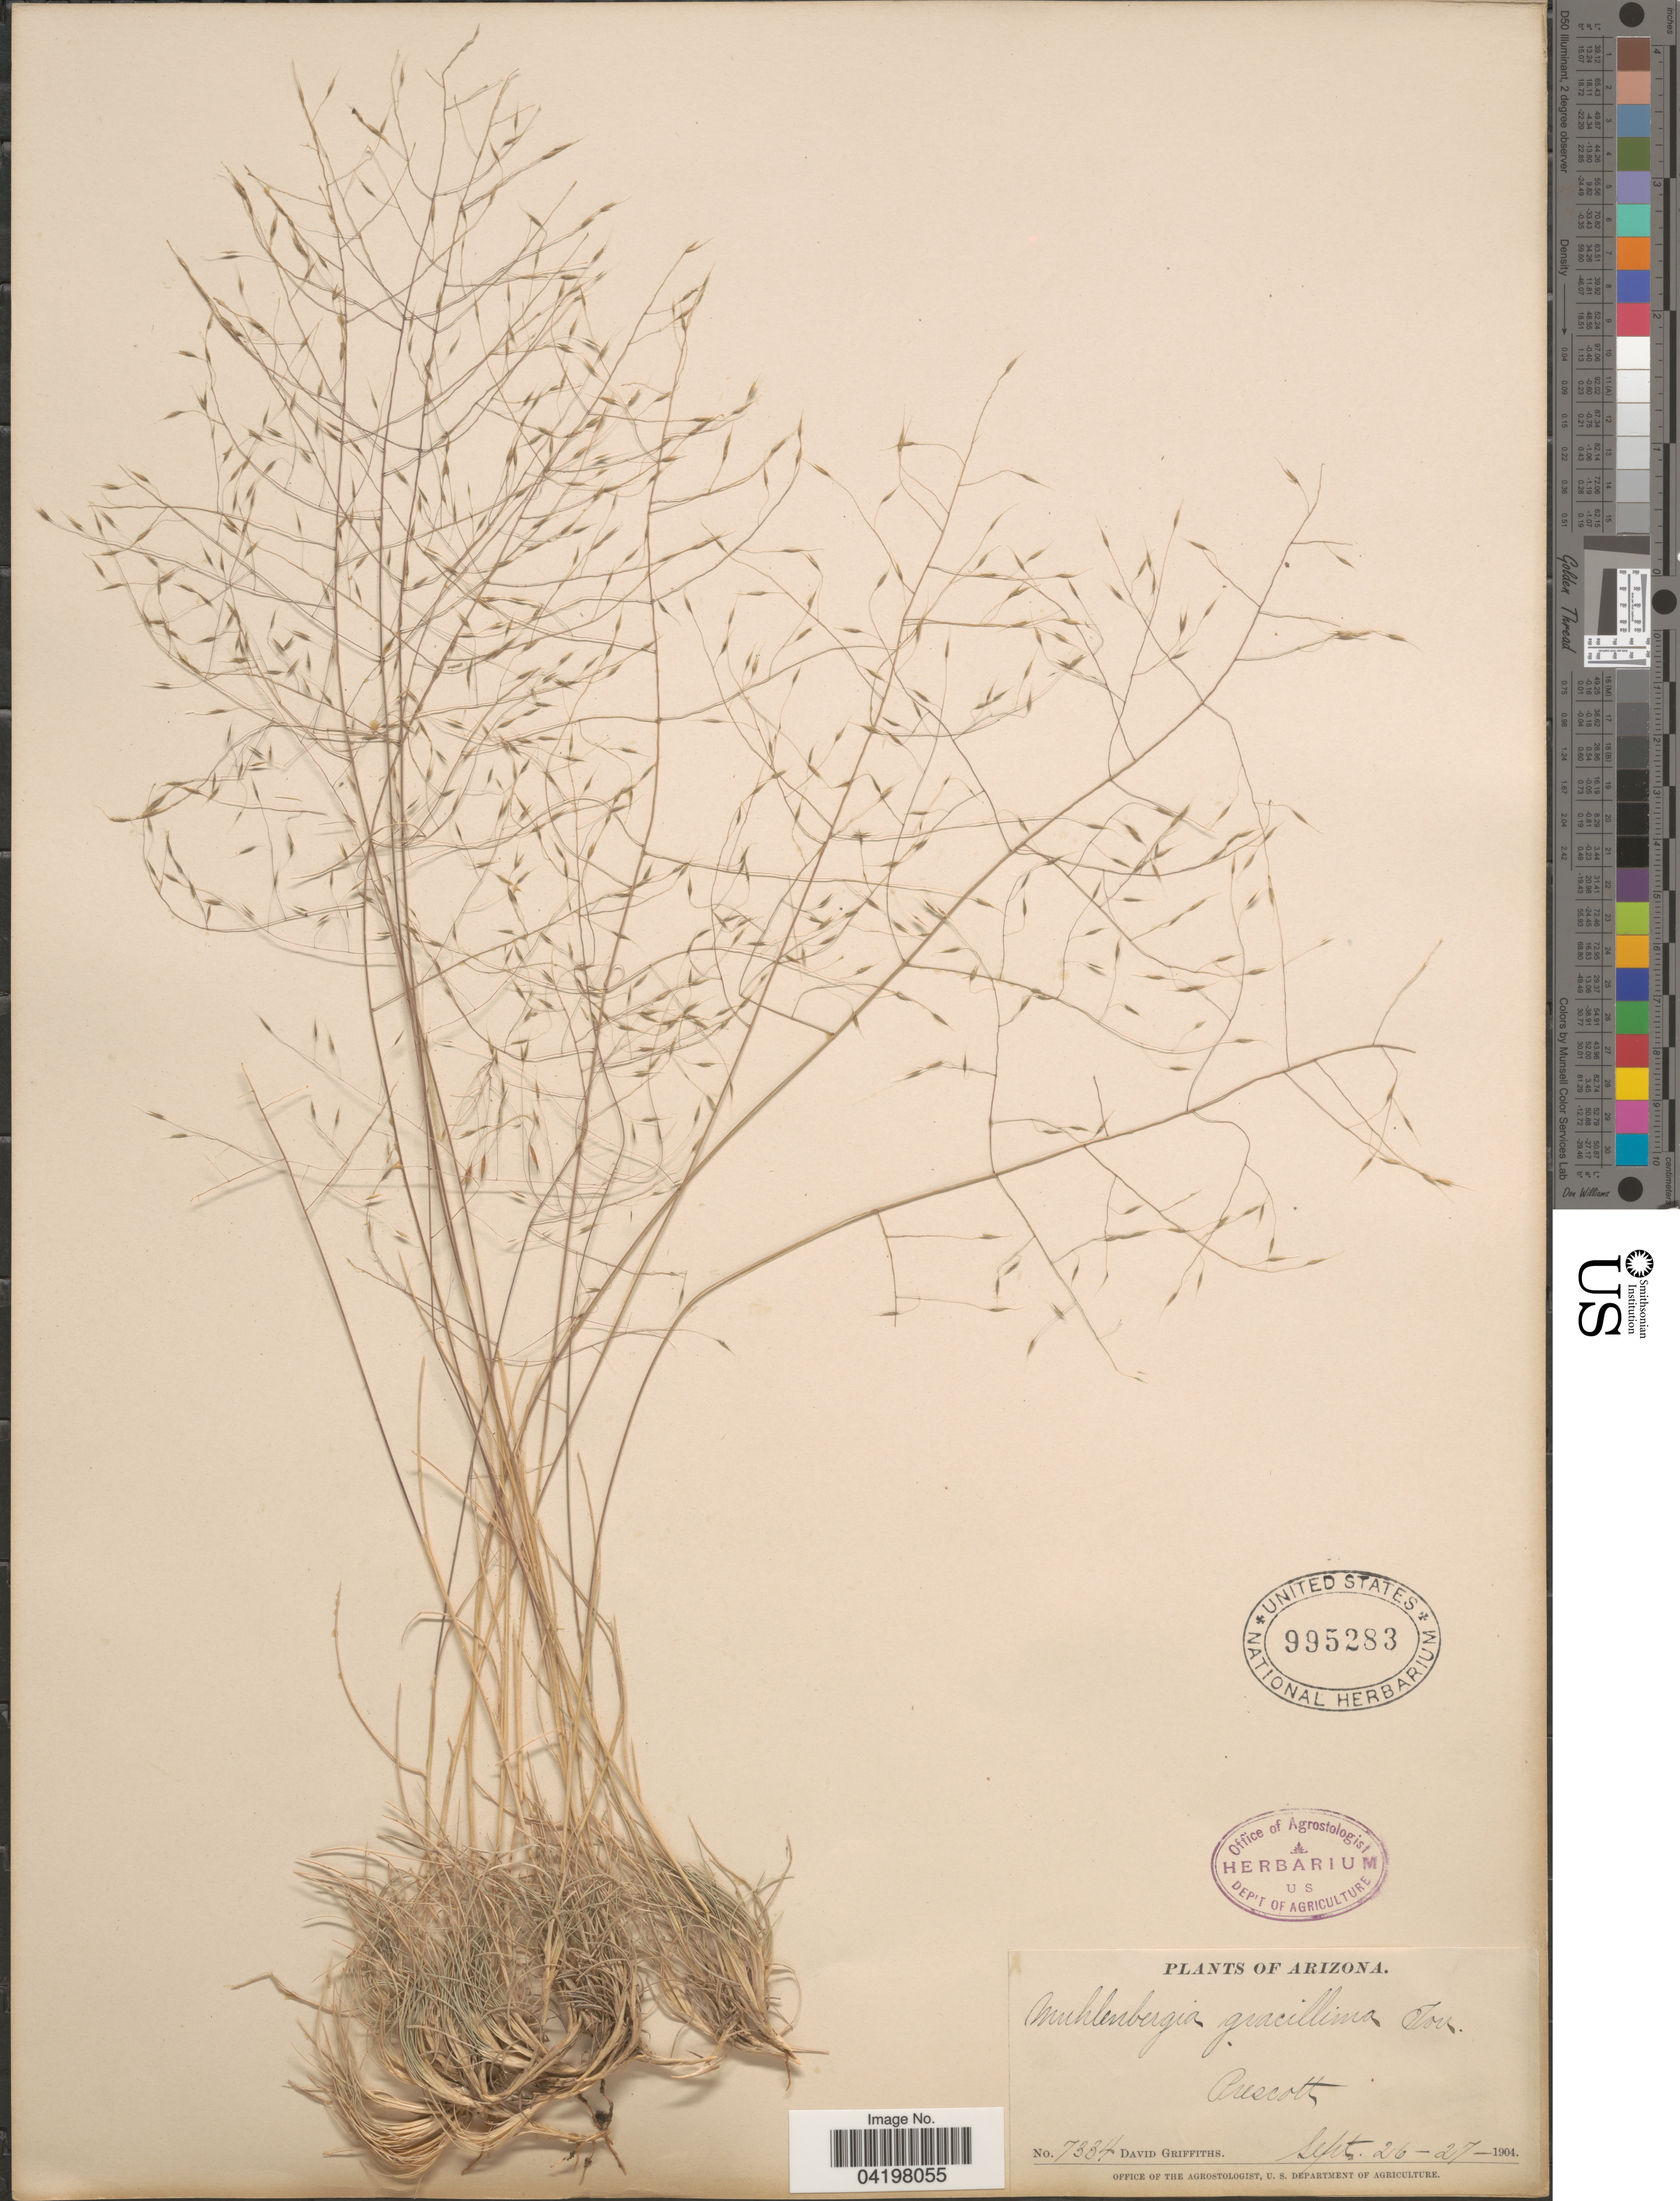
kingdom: Plantae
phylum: Tracheophyta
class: Liliopsida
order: Poales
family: Poaceae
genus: Muhlenbergia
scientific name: Muhlenbergia torreyi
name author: (Kunth) Hitchc. ex Bush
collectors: D. Griffiths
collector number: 7334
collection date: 1904-09-26/1904-09-27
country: United States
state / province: Arizona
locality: Prescott.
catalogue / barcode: US 995283